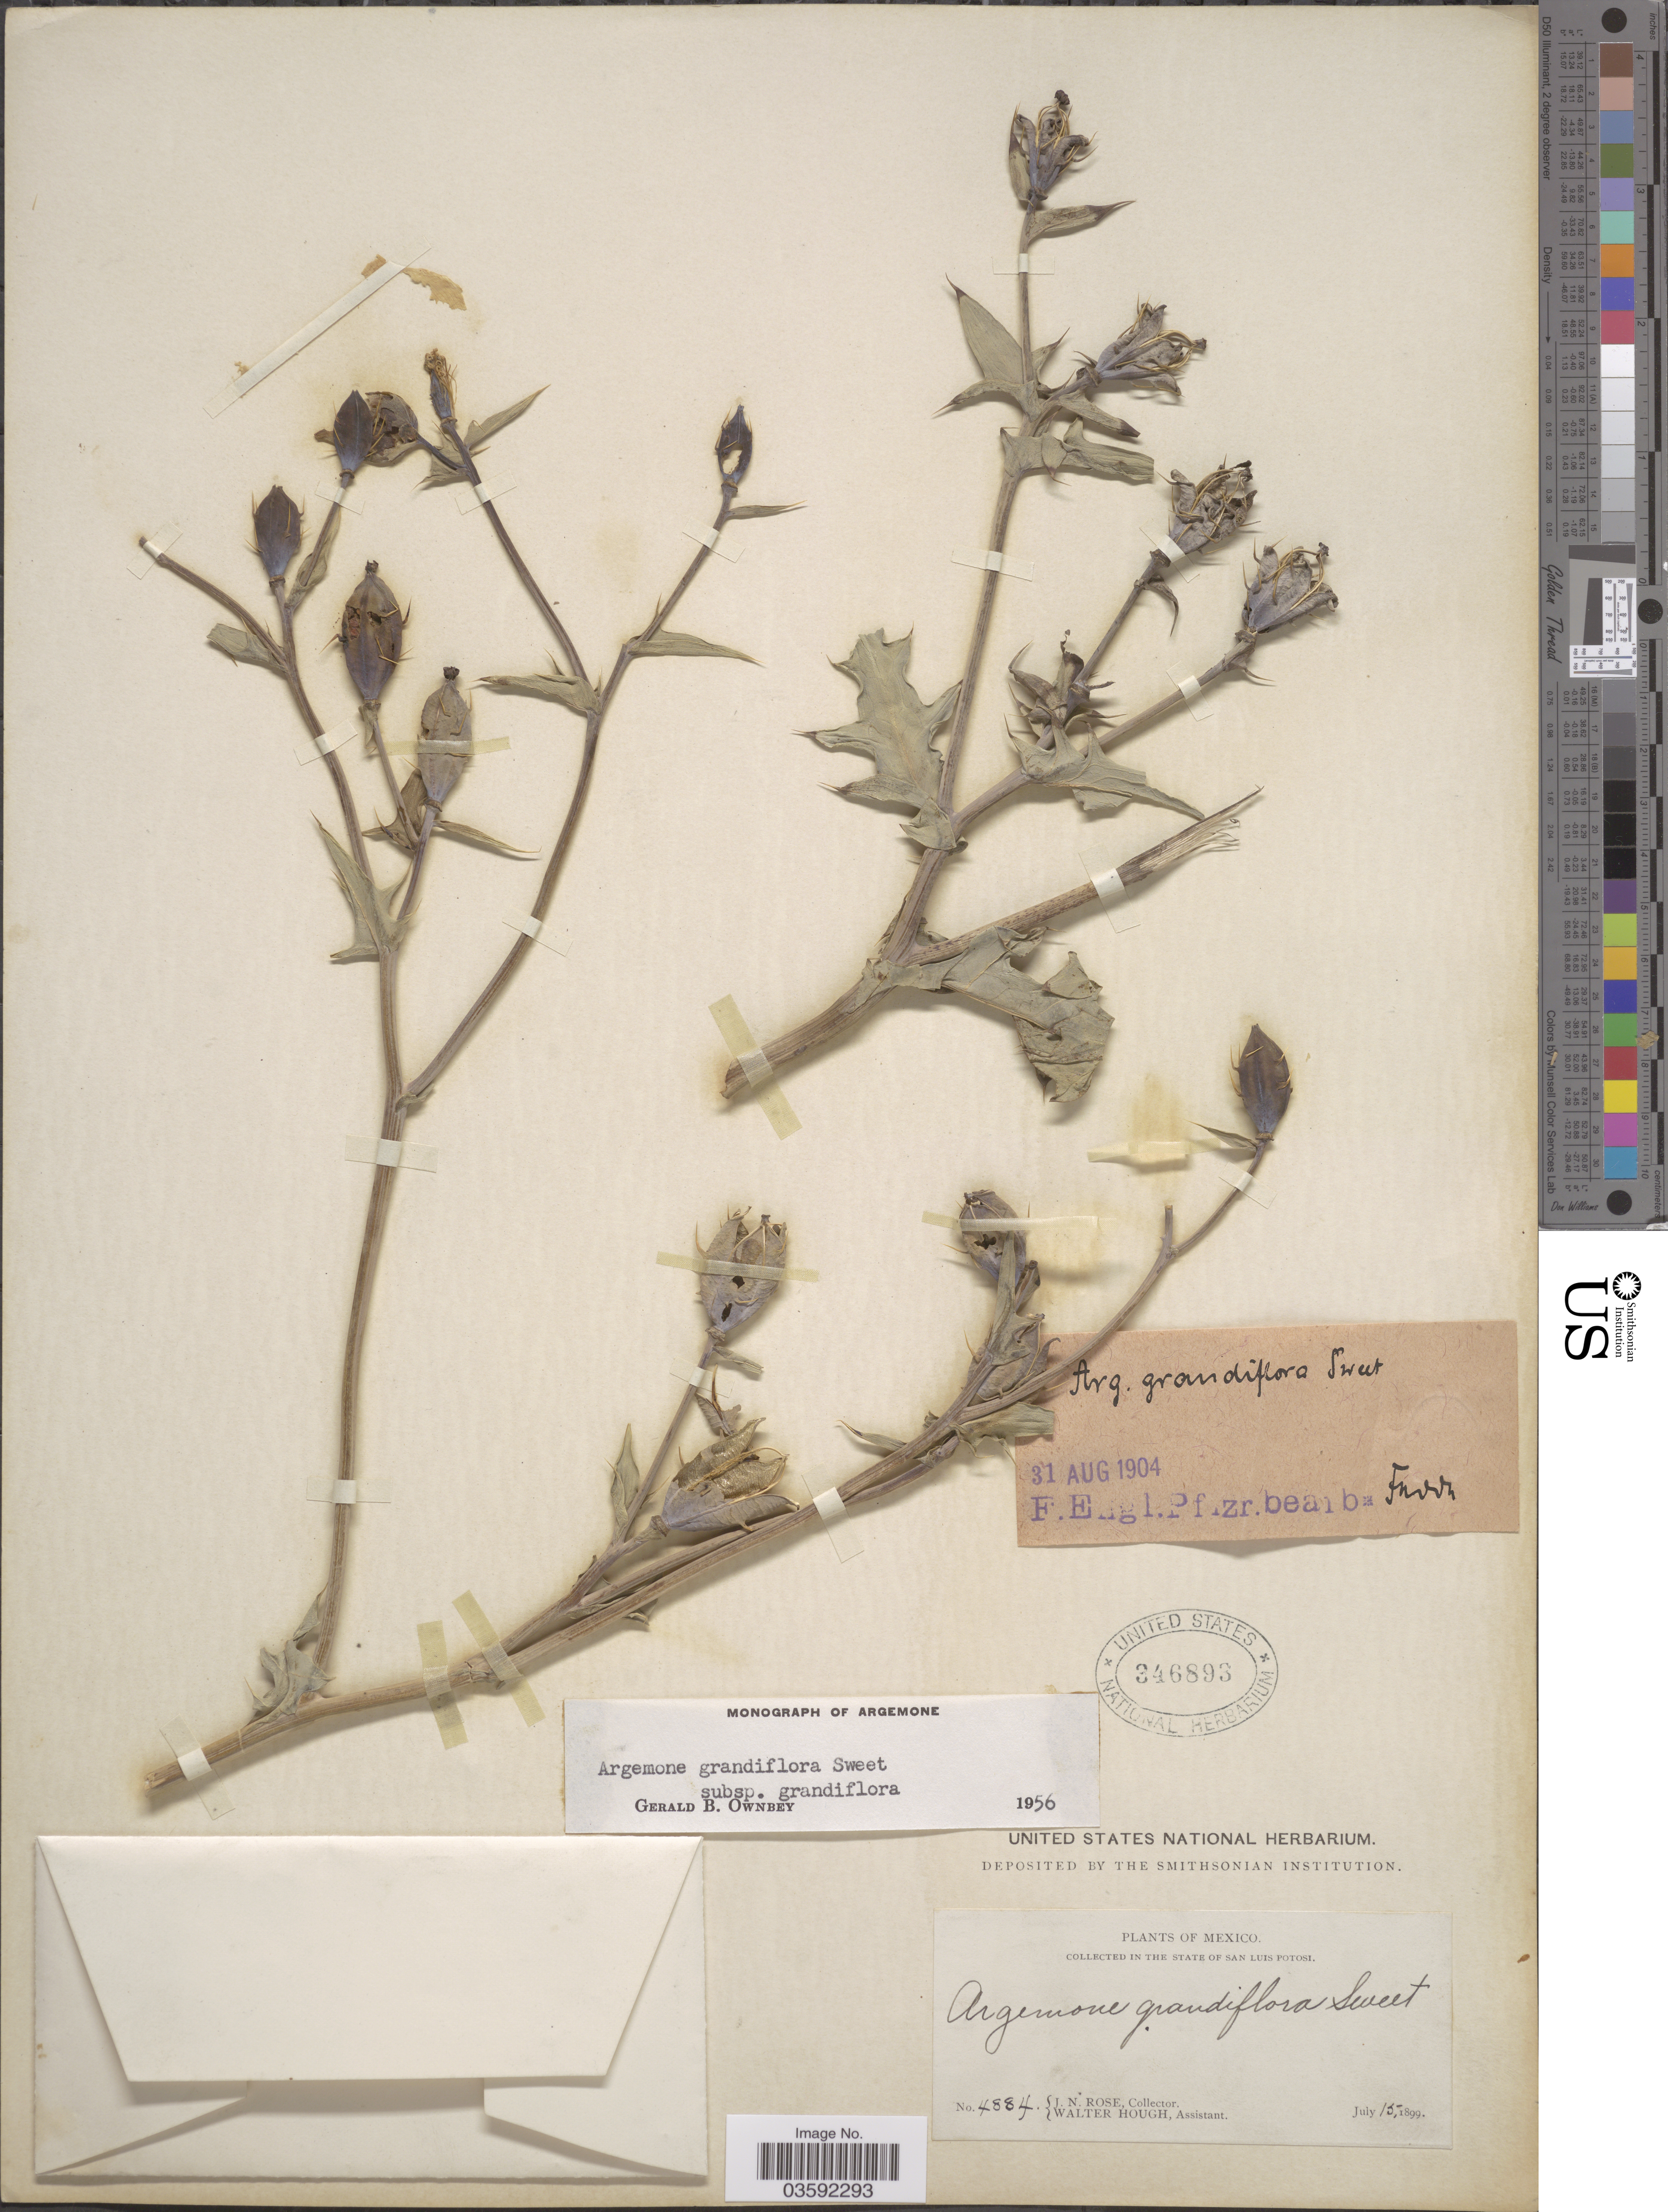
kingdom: Plantae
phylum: Tracheophyta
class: Magnoliopsida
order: Ranunculales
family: Papaveraceae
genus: Argemone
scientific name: Argemone grandiflora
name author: Sweet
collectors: J. N. Rose & W. Hough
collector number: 4884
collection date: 1899-07-15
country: Mexico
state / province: San Luis Potosí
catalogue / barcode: US 346893